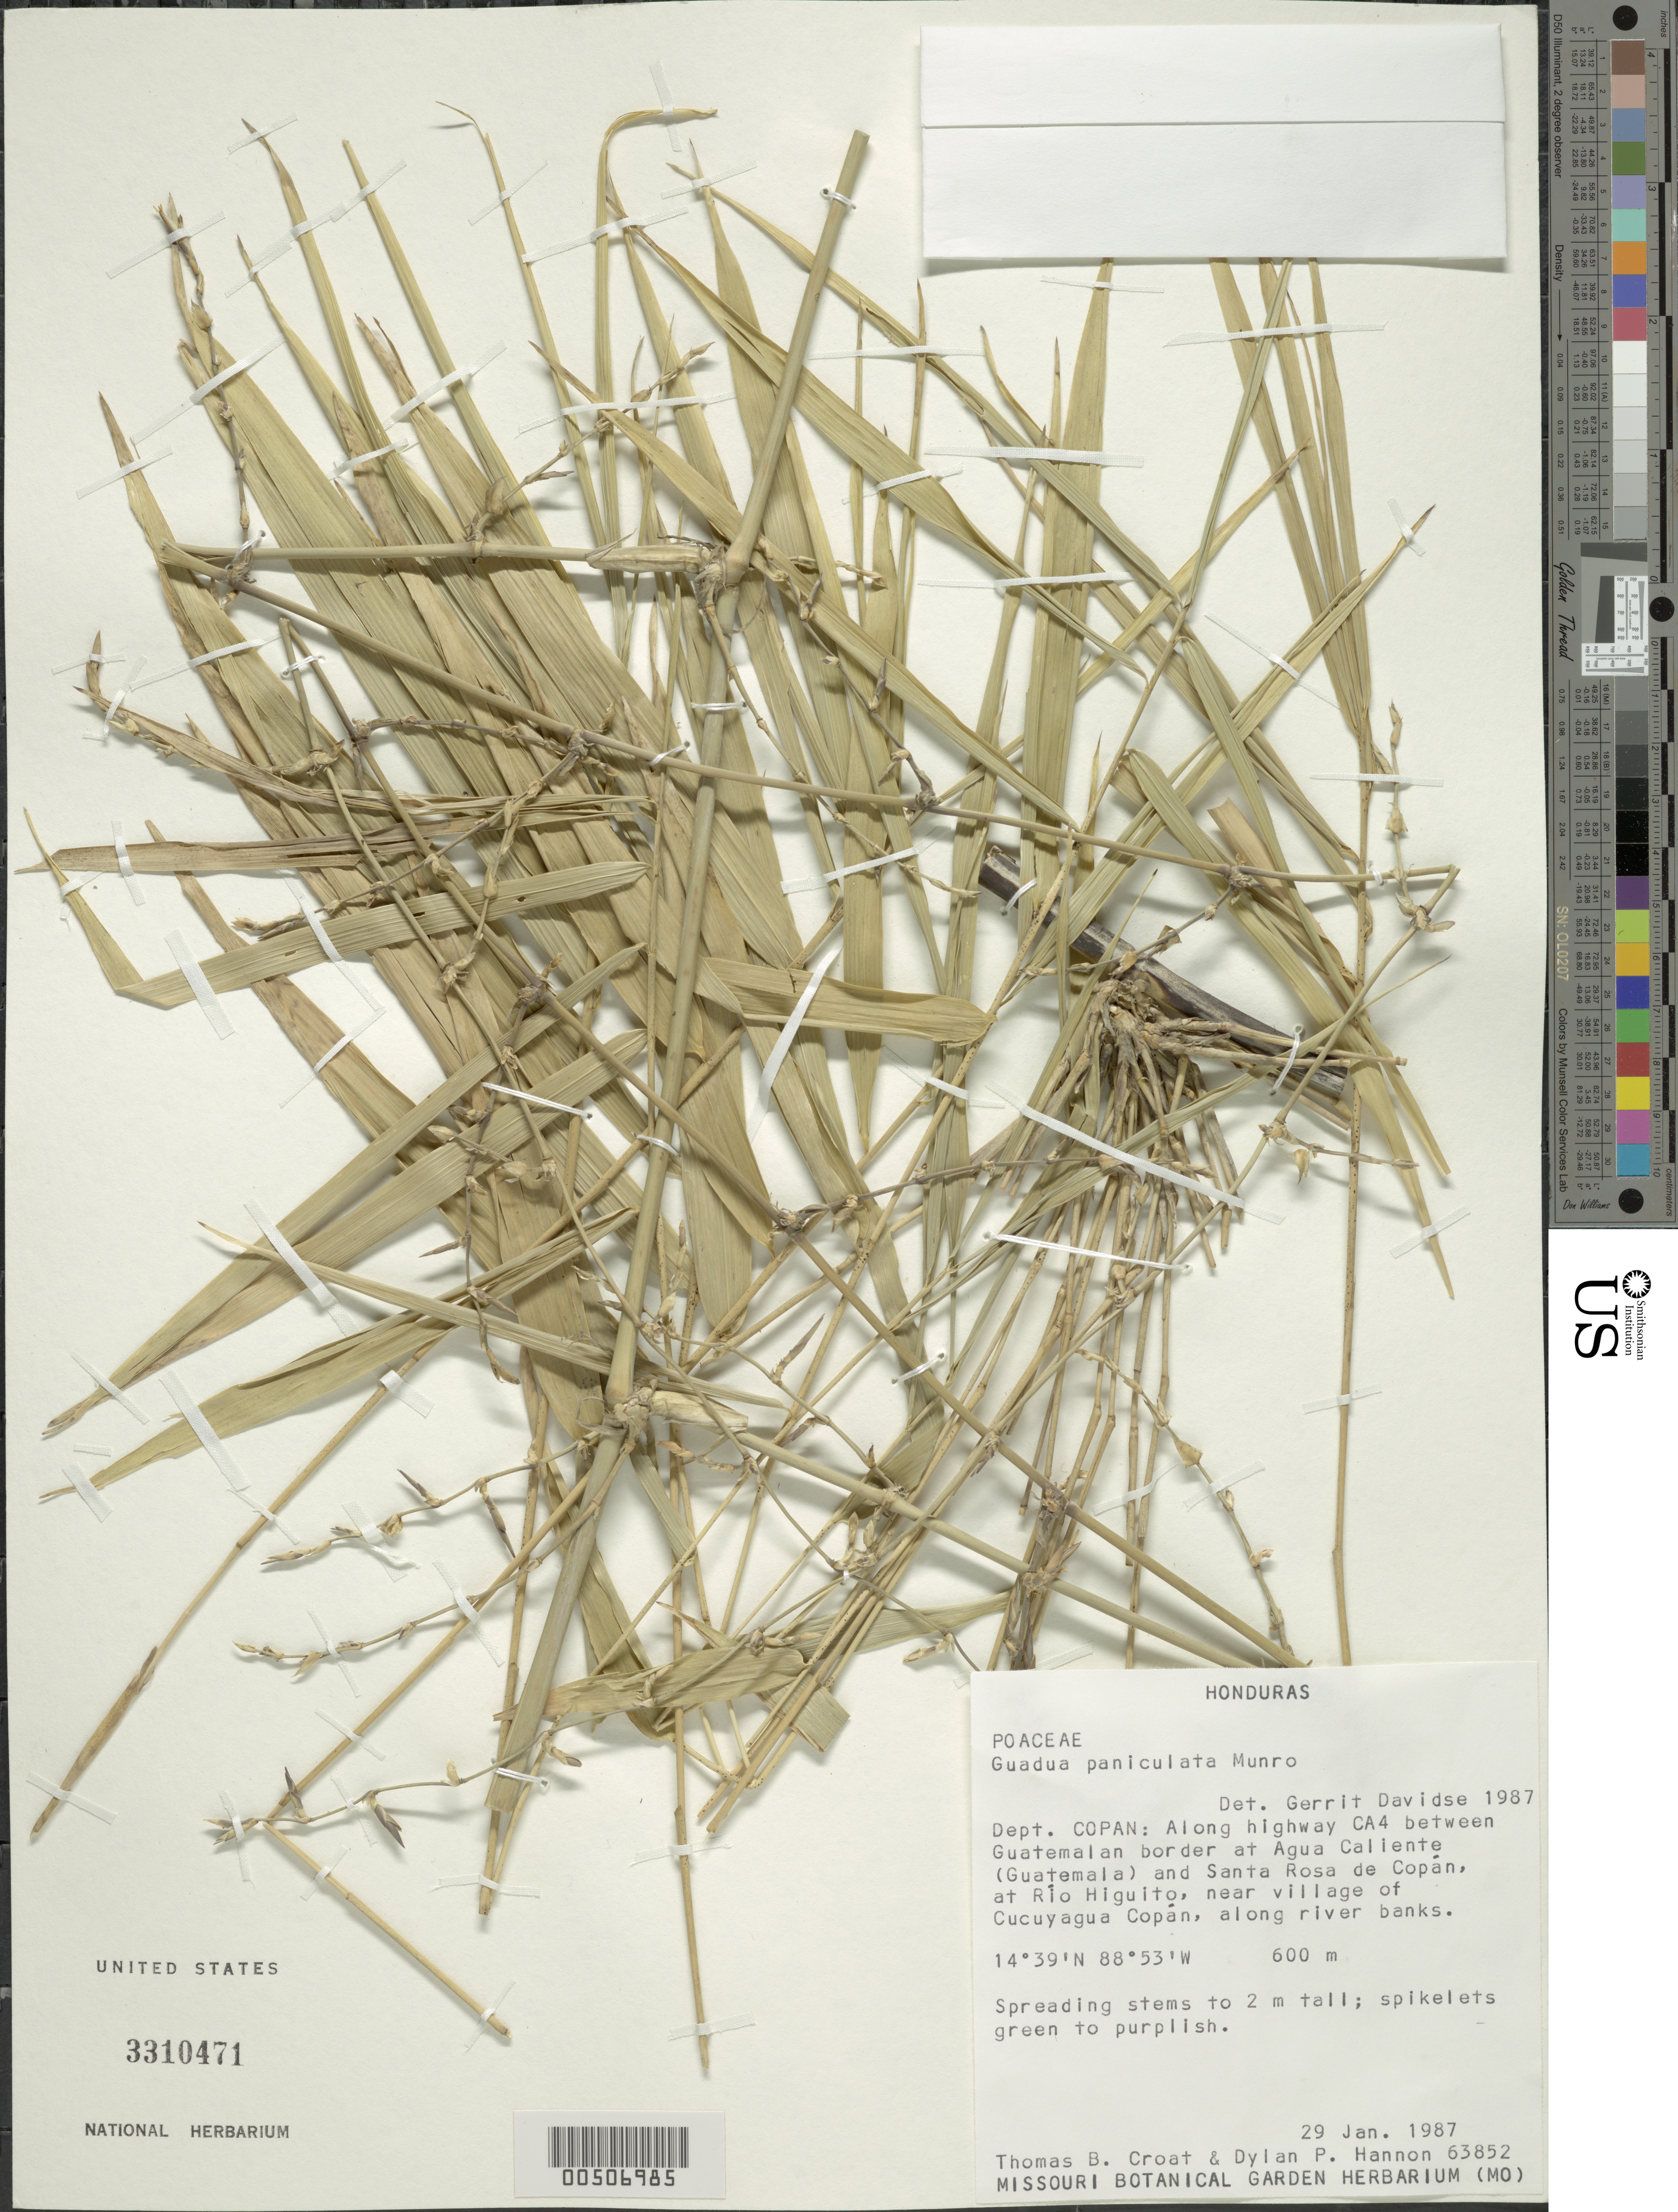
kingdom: Plantae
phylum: Tracheophyta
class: Liliopsida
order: Poales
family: Poaceae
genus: Guadua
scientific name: Guadua refracta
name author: Munro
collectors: T. B. Croat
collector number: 63852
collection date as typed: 29 Jan 1987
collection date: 1987-01-29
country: Honduras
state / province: Copán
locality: Along highway CA4 between Guatemalan border at Agua Caliente and Santa Rosa de Copán, at río Higuito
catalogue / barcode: US 3310471